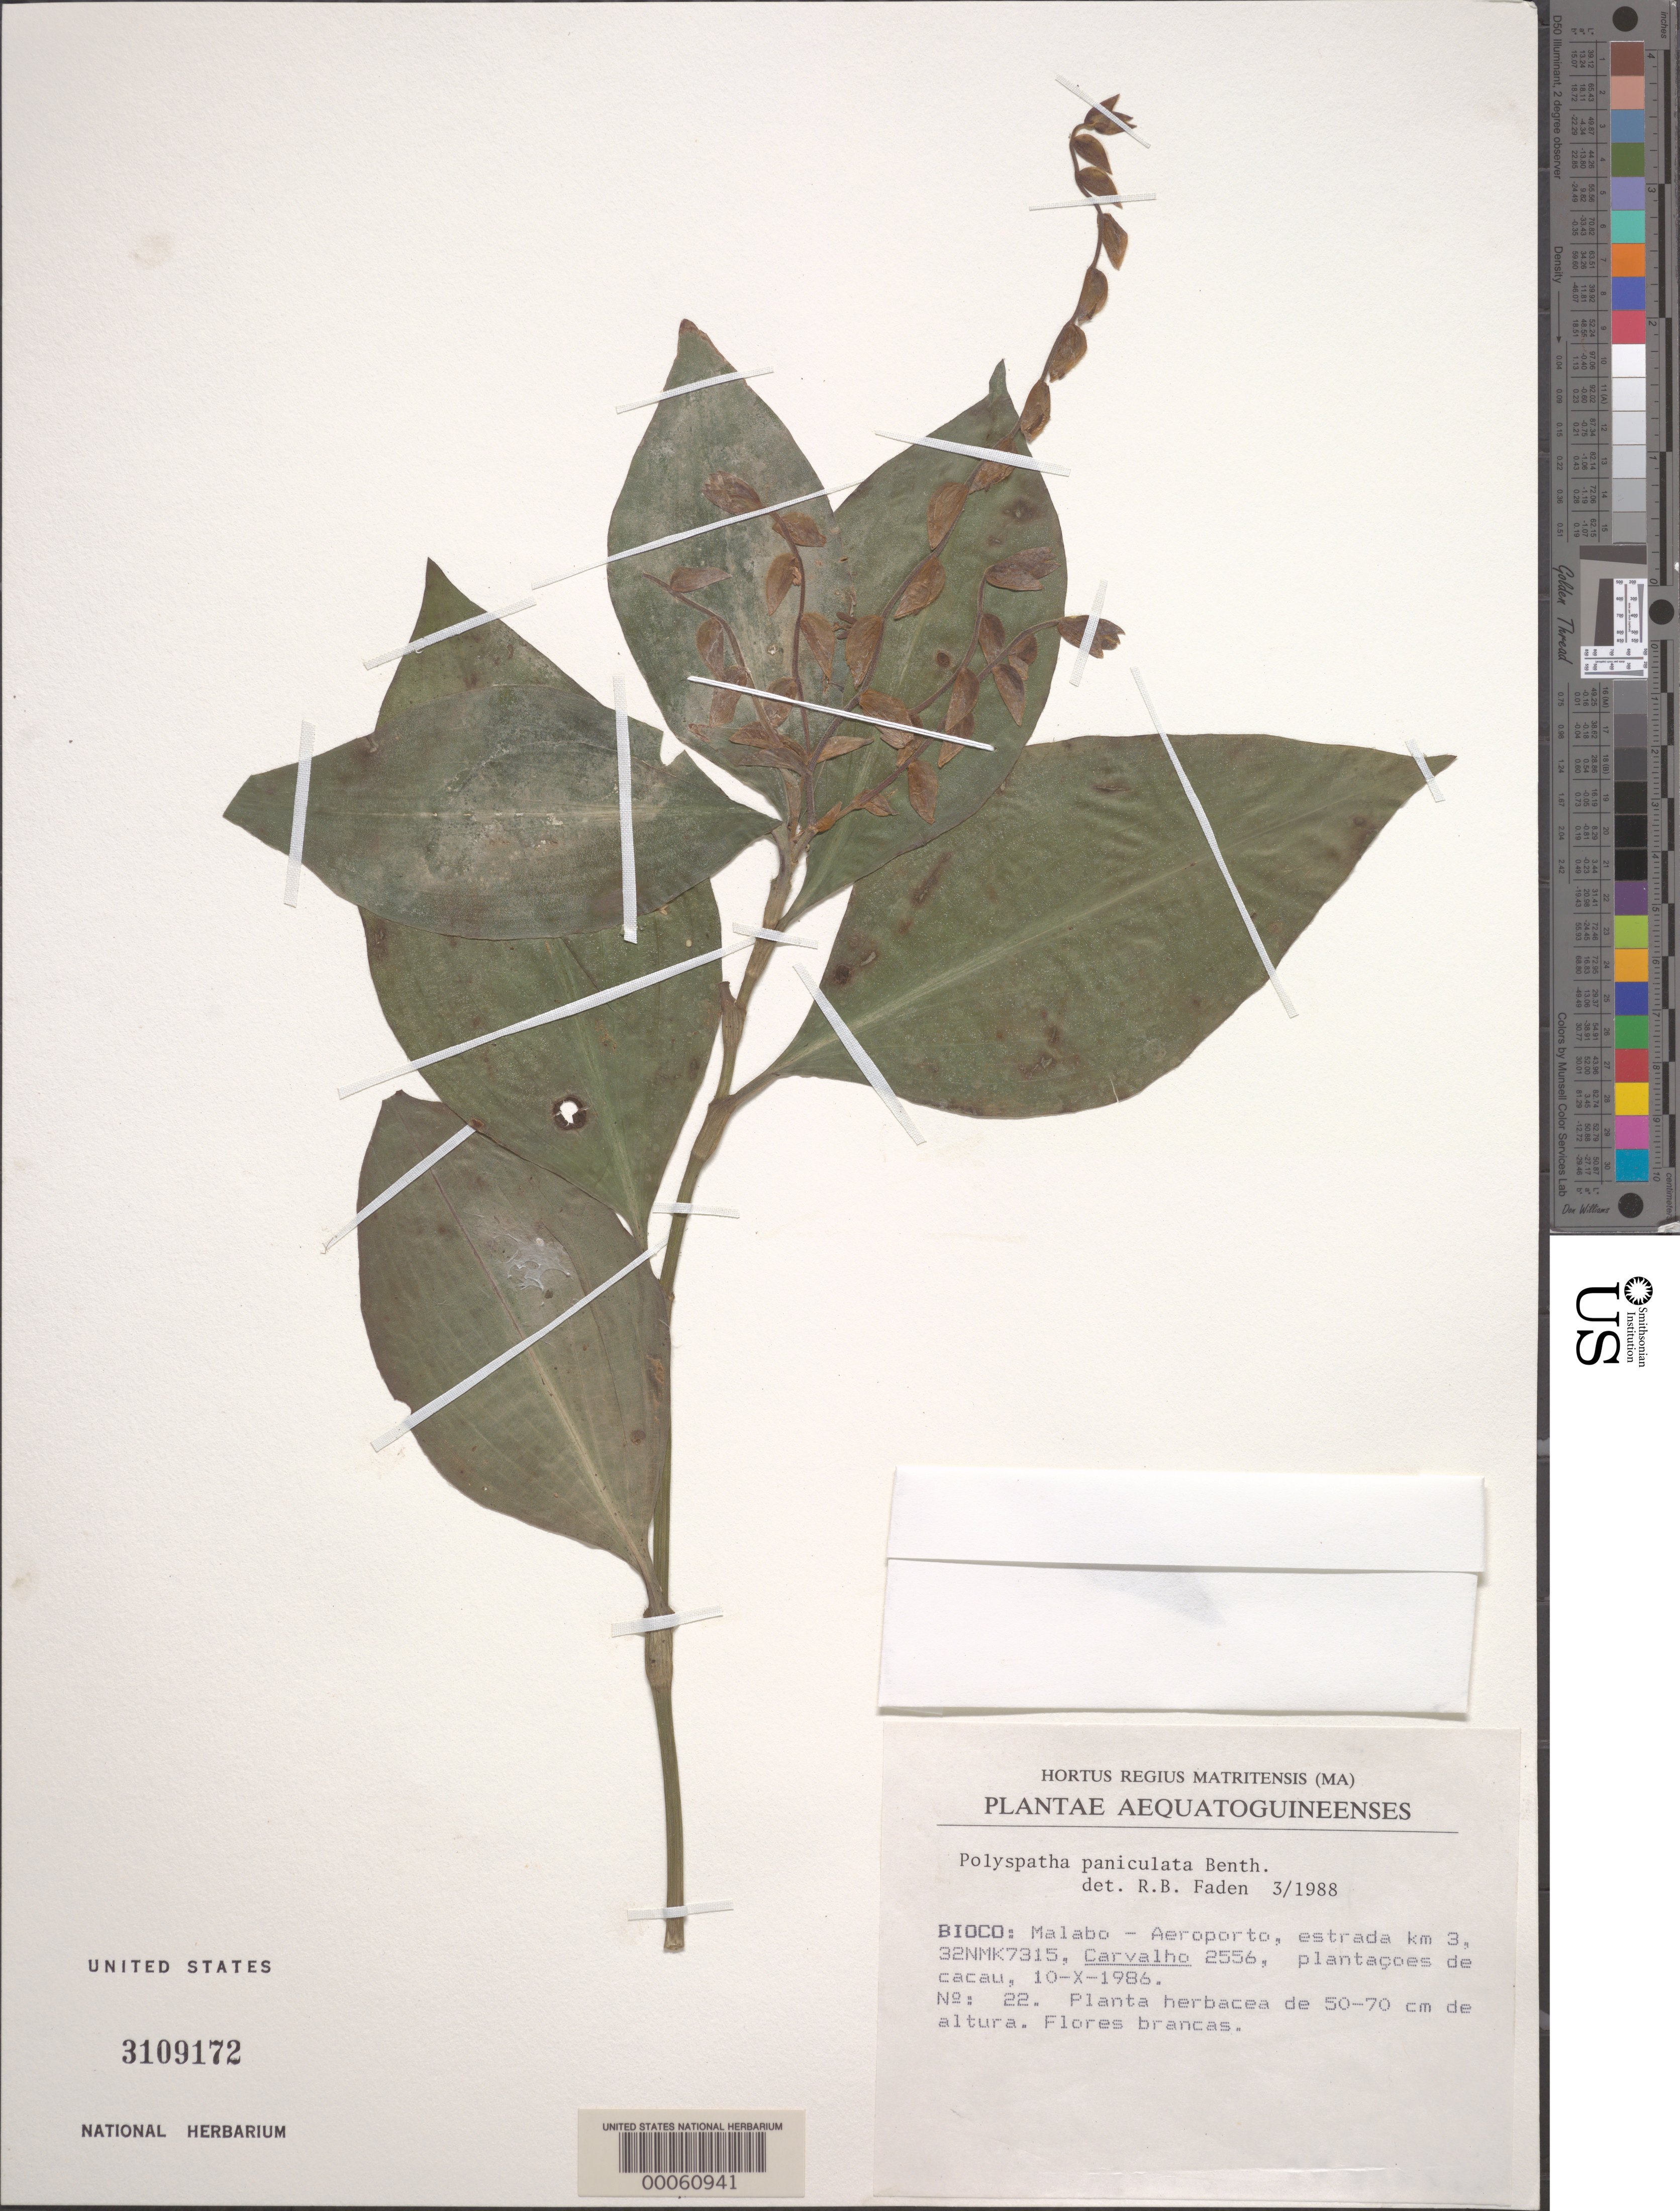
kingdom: Plantae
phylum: Tracheophyta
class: Liliopsida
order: Commelinales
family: Commelinaceae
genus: Polyspatha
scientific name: Polyspatha paniculata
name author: Benth.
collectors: A. M. Carvalho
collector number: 2556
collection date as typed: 10 Oct 1986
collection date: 1986-10-10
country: Equatorial Guinea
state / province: Bioko Norte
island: Bioko Island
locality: Malabo - aeroporto road, km 3. [former Province of Fernando Pó (Bioko).]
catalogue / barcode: US 3109172